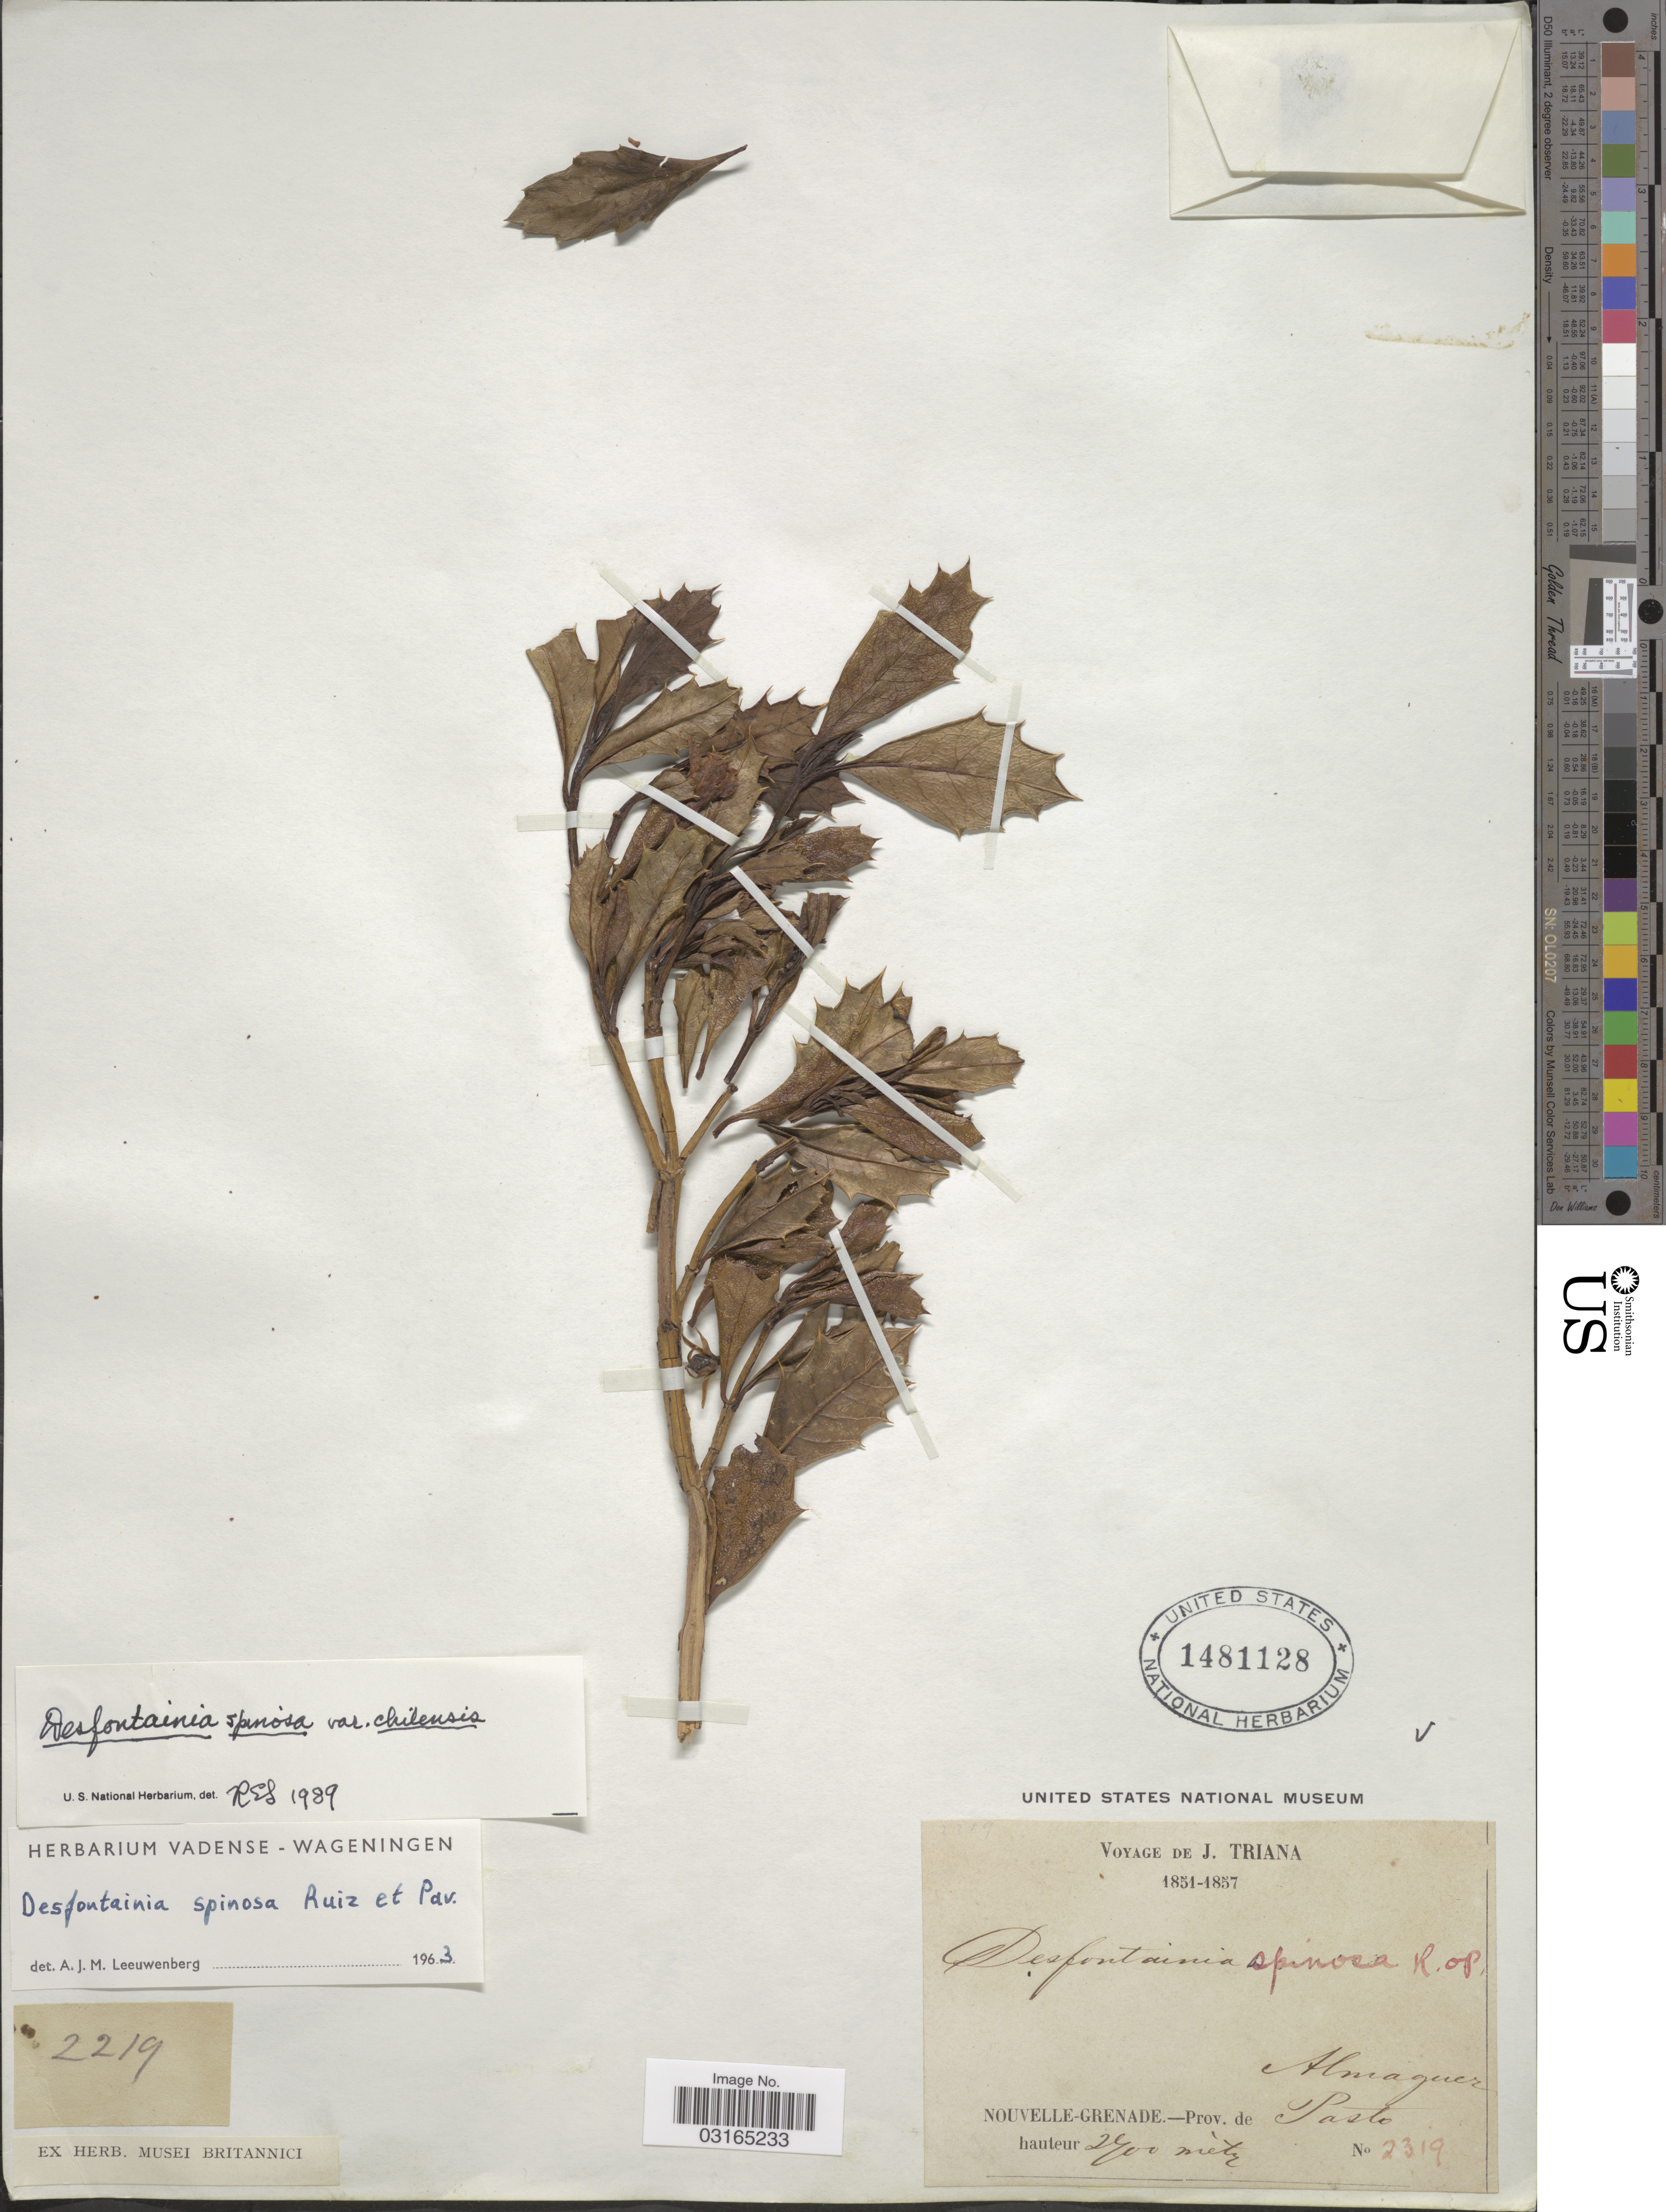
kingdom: Plantae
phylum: Tracheophyta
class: Magnoliopsida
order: Bruniales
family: Columelliaceae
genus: Desfontainia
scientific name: Desfontainia spinosa var. chilensis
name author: (Gay) Reiche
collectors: J. Triana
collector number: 2319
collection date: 1851/1857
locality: Nouvelle-Grenada. - Prov. de Pasto. Almaquez.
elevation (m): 2700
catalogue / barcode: US 1481128